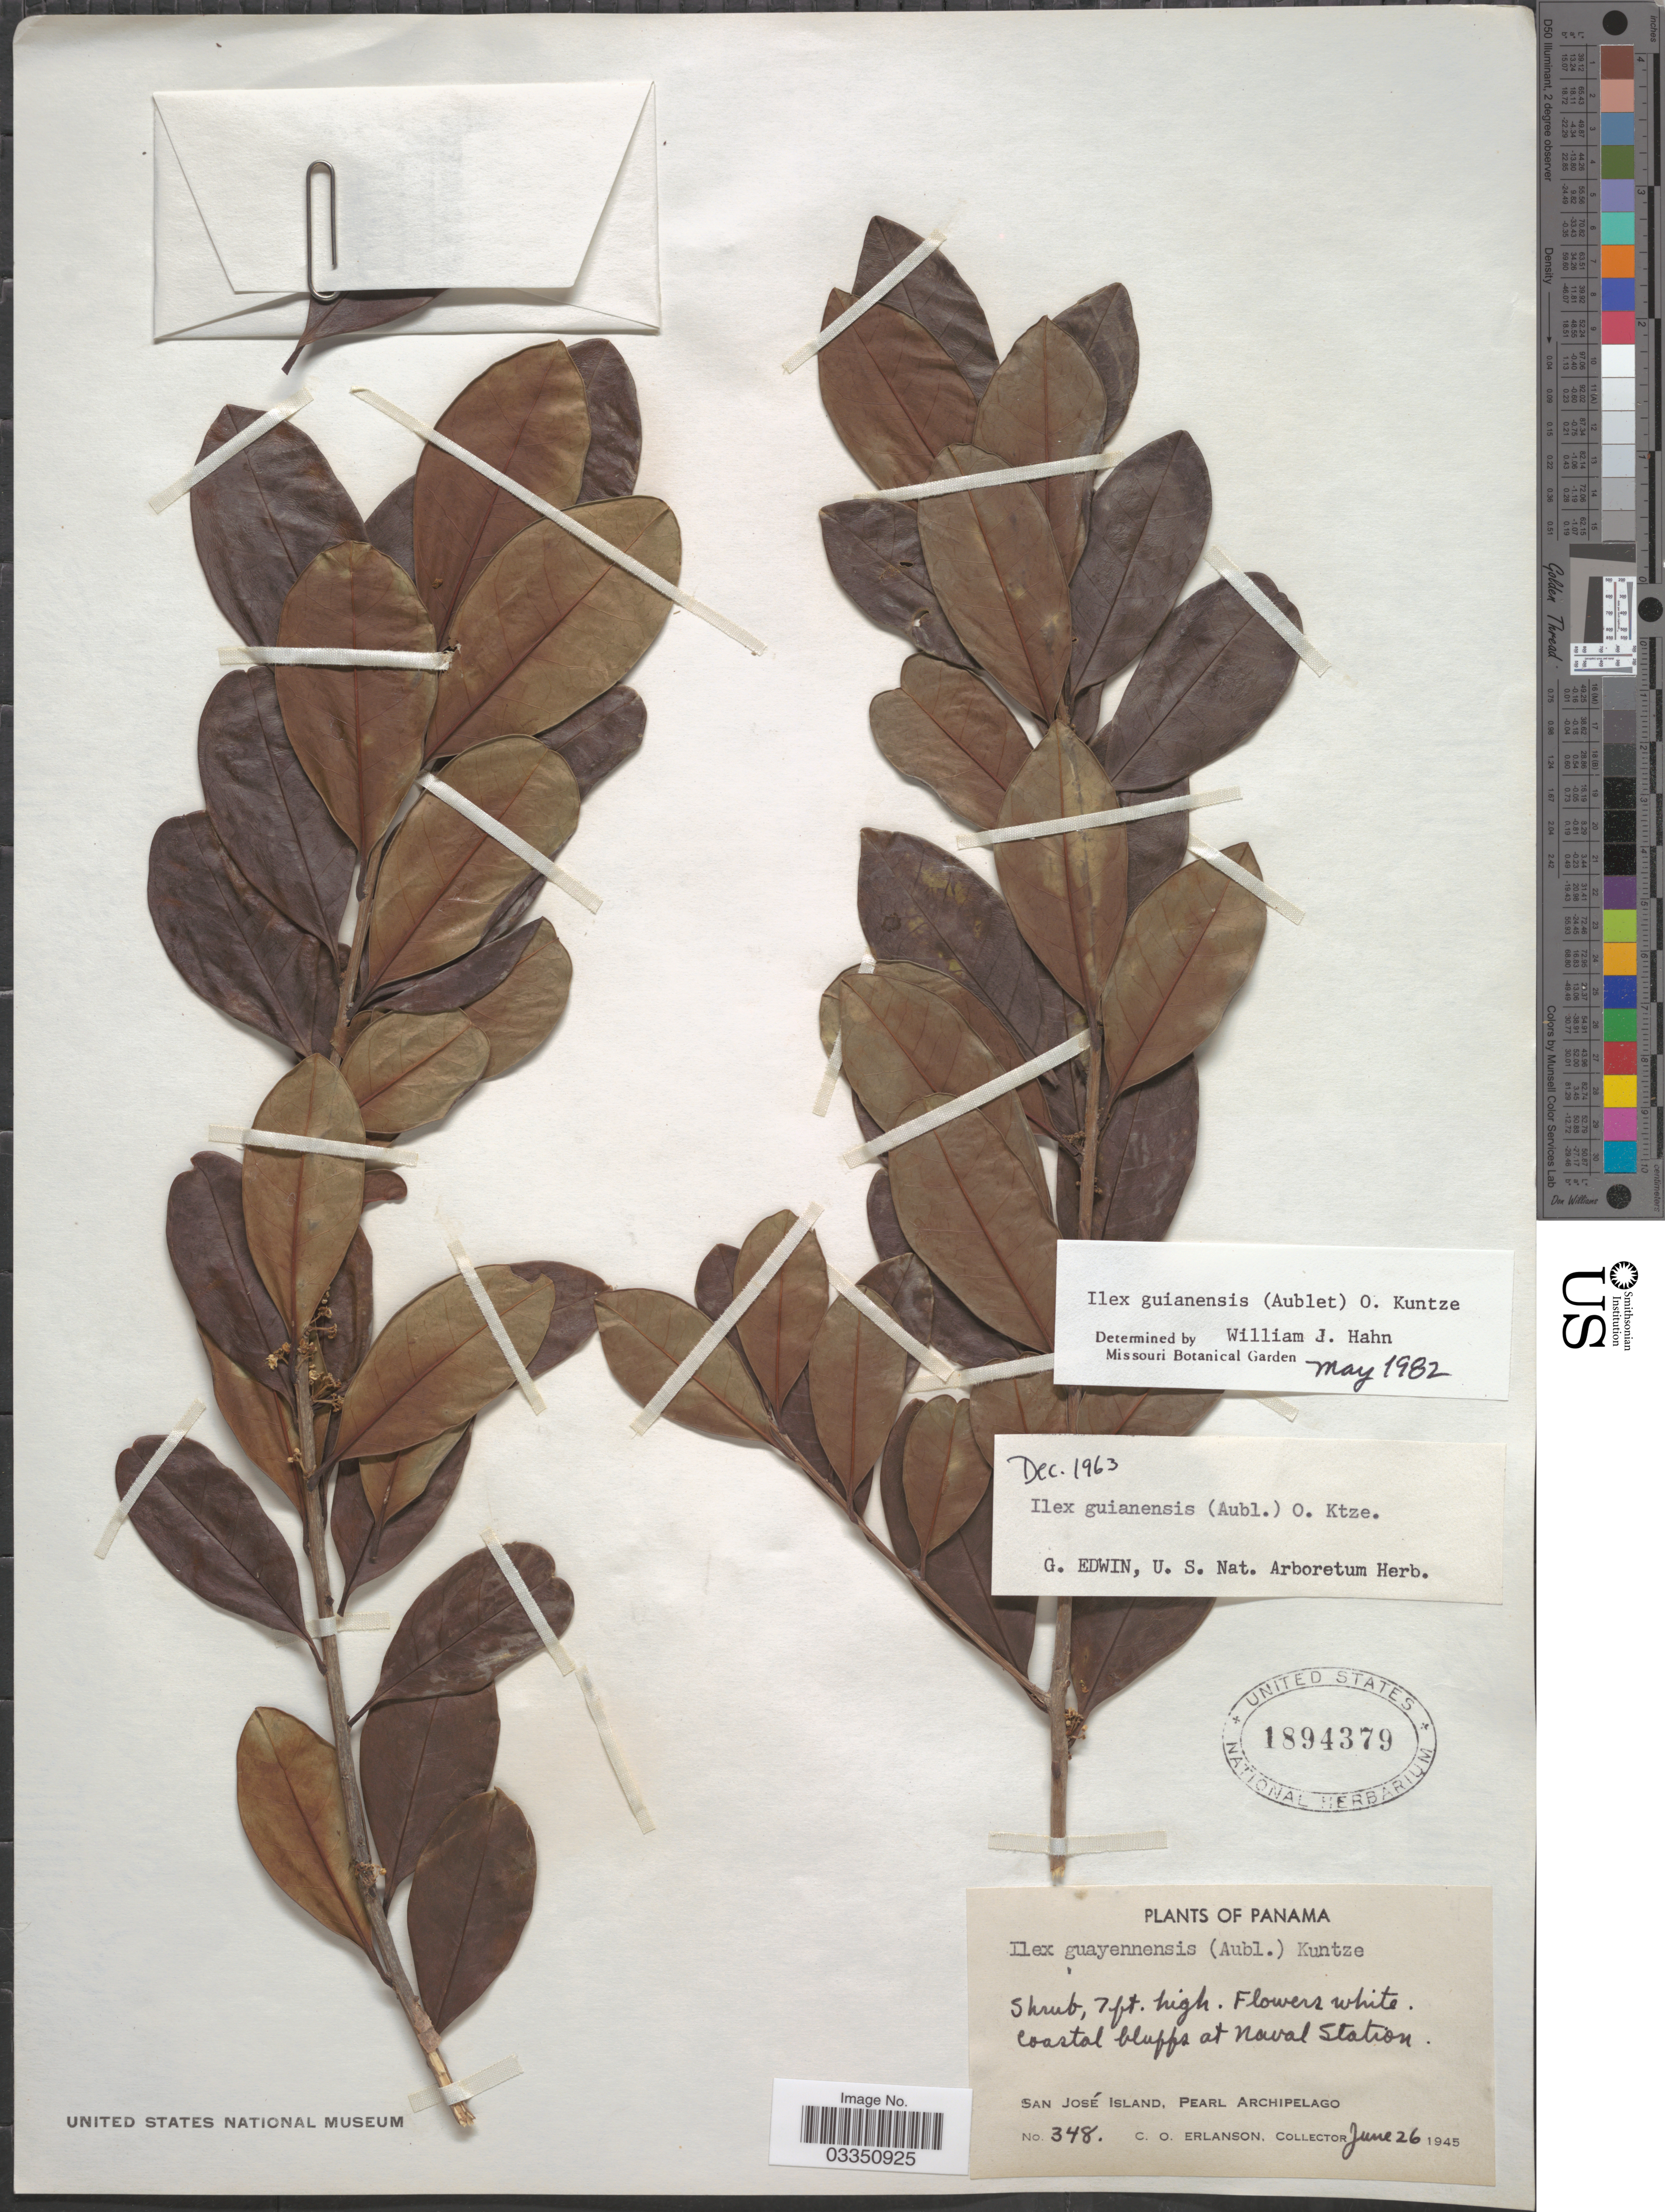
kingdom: Plantae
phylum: Tracheophyta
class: Magnoliopsida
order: Aquifoliales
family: Aquifoliaceae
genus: Ilex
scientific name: Ilex guianensis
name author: (Aubl.) Kuntze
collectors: C. O. Erlanson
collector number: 348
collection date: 1945-06-26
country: Panama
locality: Coastal bluffs at Naval Station, San José Island, Pearl Archipelago.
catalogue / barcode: US 1894379